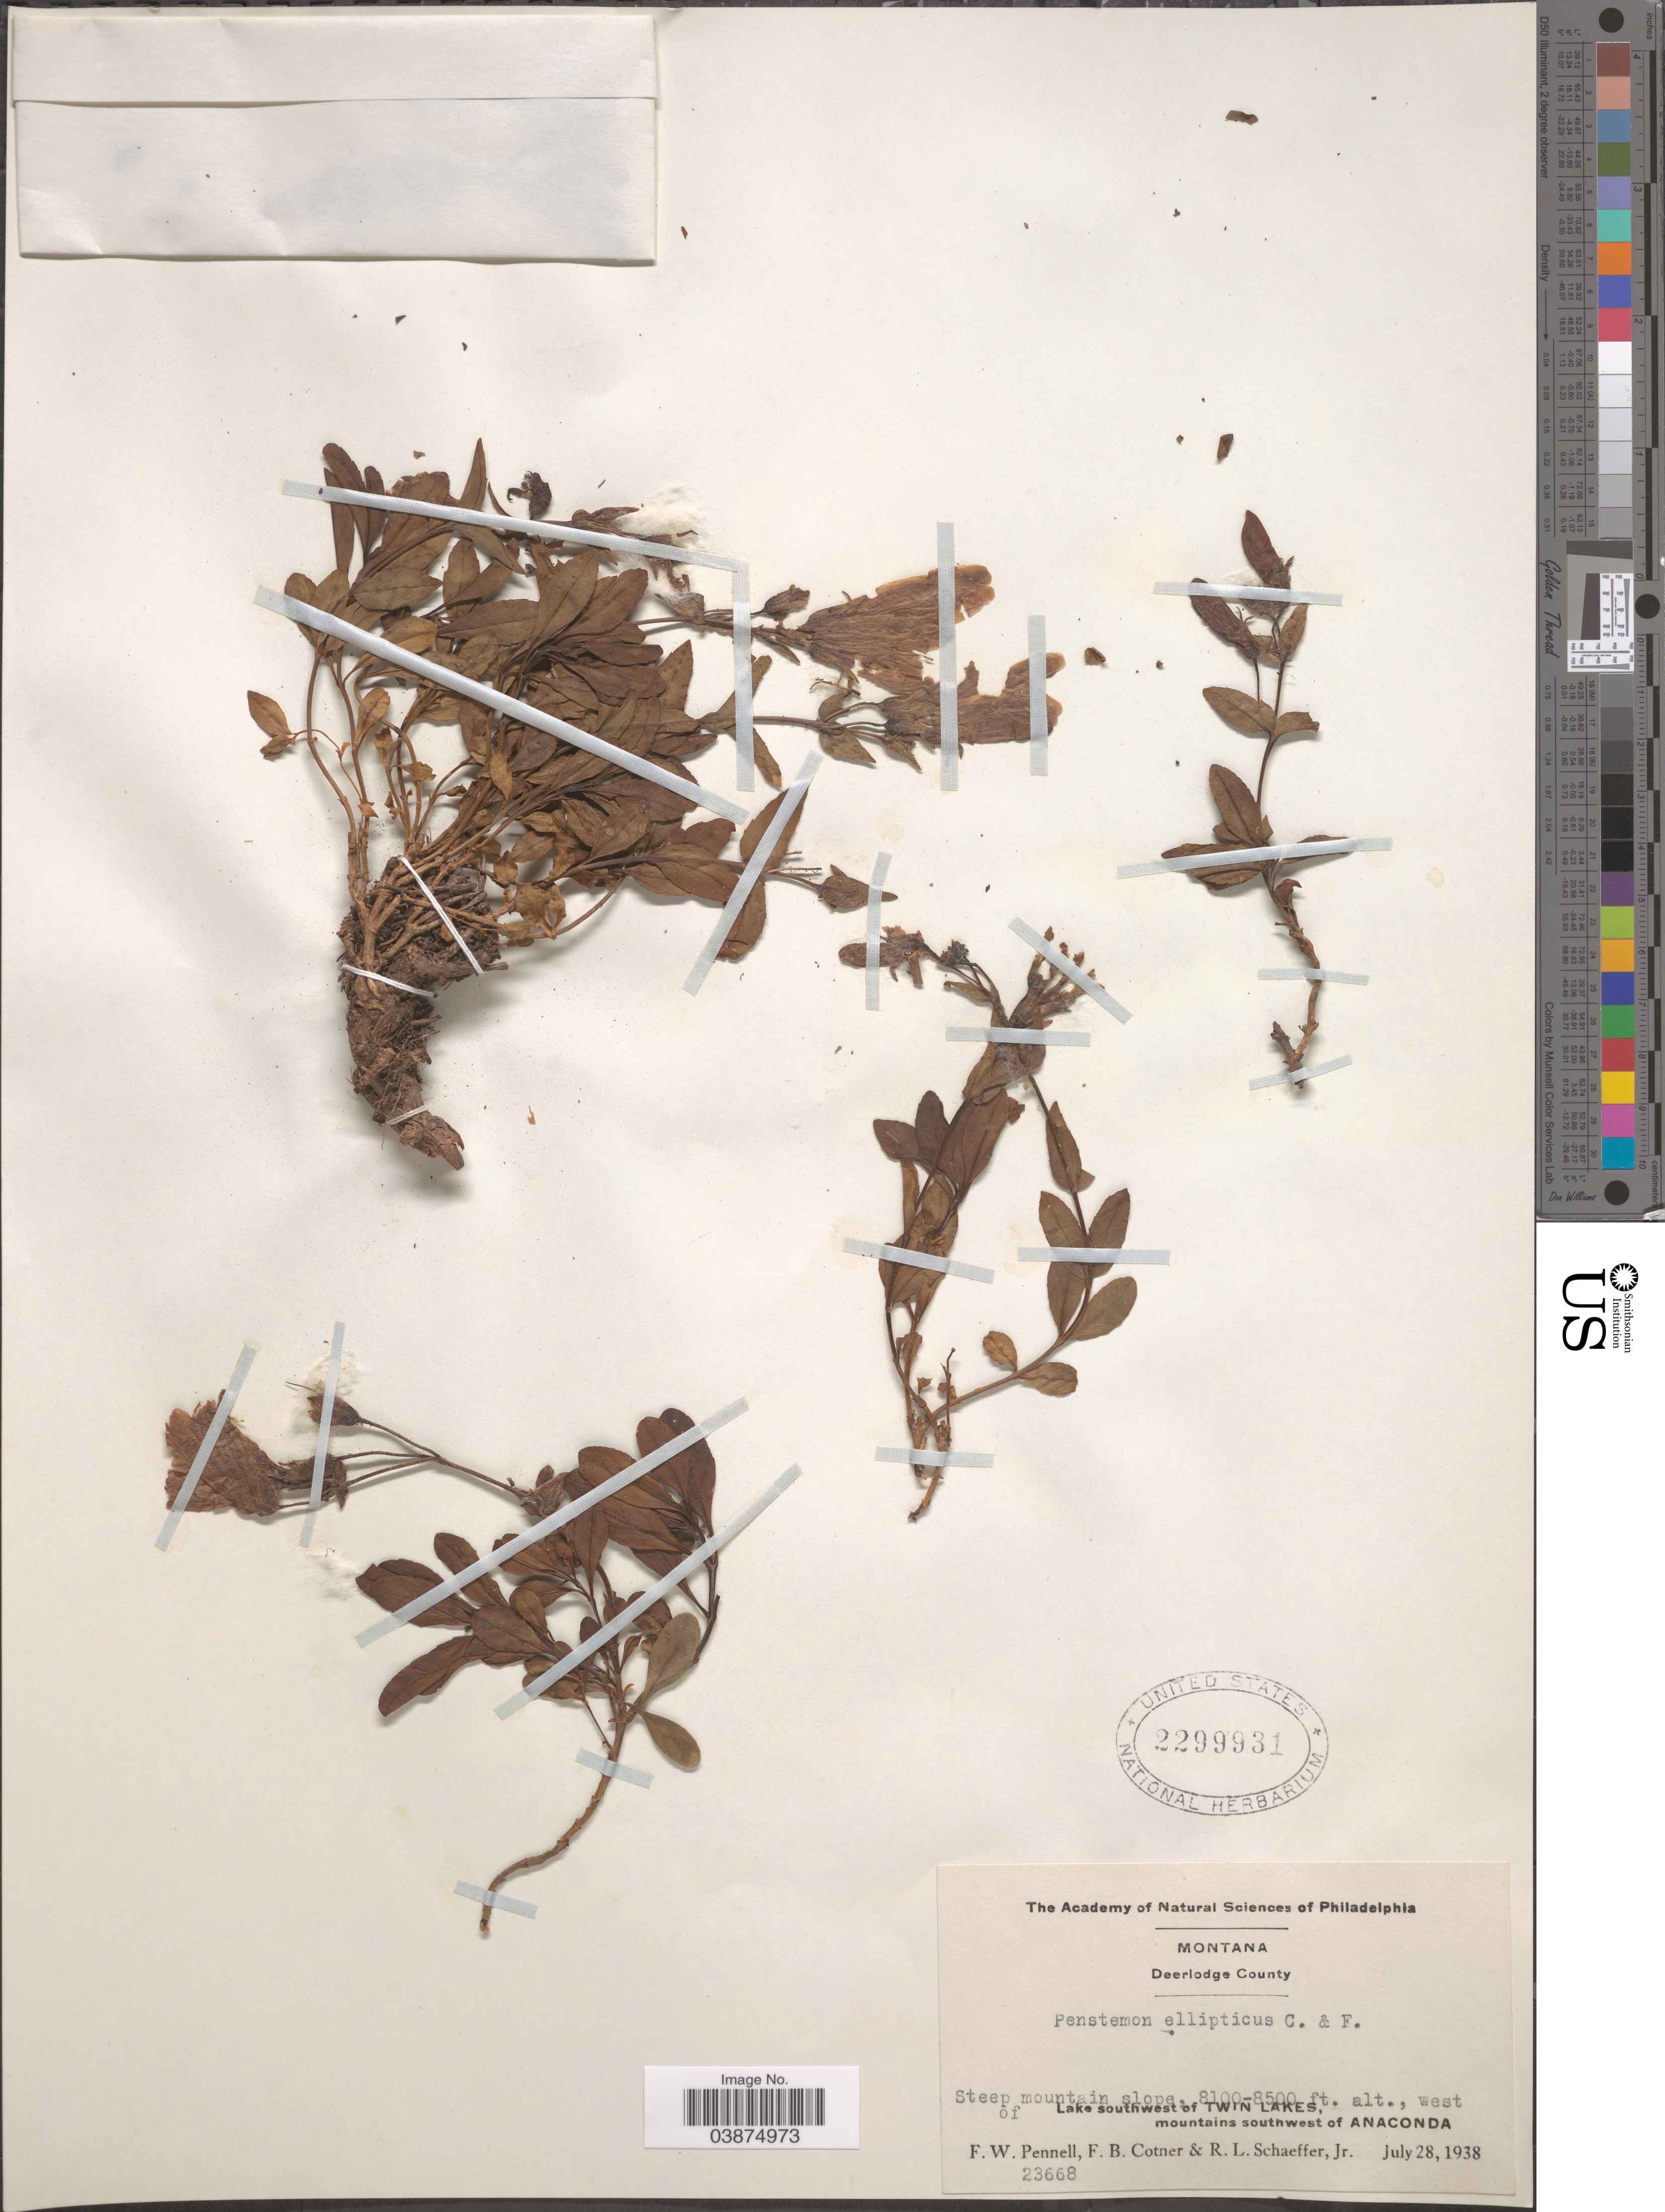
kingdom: Plantae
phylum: Tracheophyta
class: Magnoliopsida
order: Lamiales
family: Plantaginaceae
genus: Penstemon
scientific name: Penstemon ellipticus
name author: Greene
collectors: F. W. Pennell, F. Cotner & R. L. Schaeffer Jr.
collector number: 23668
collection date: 1938-07-28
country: United States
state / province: Montana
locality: Deerlodge County. West of Lake southwest of Twin Lakes, mountains southwest of Anaconda.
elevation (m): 2469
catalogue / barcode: US 2299931